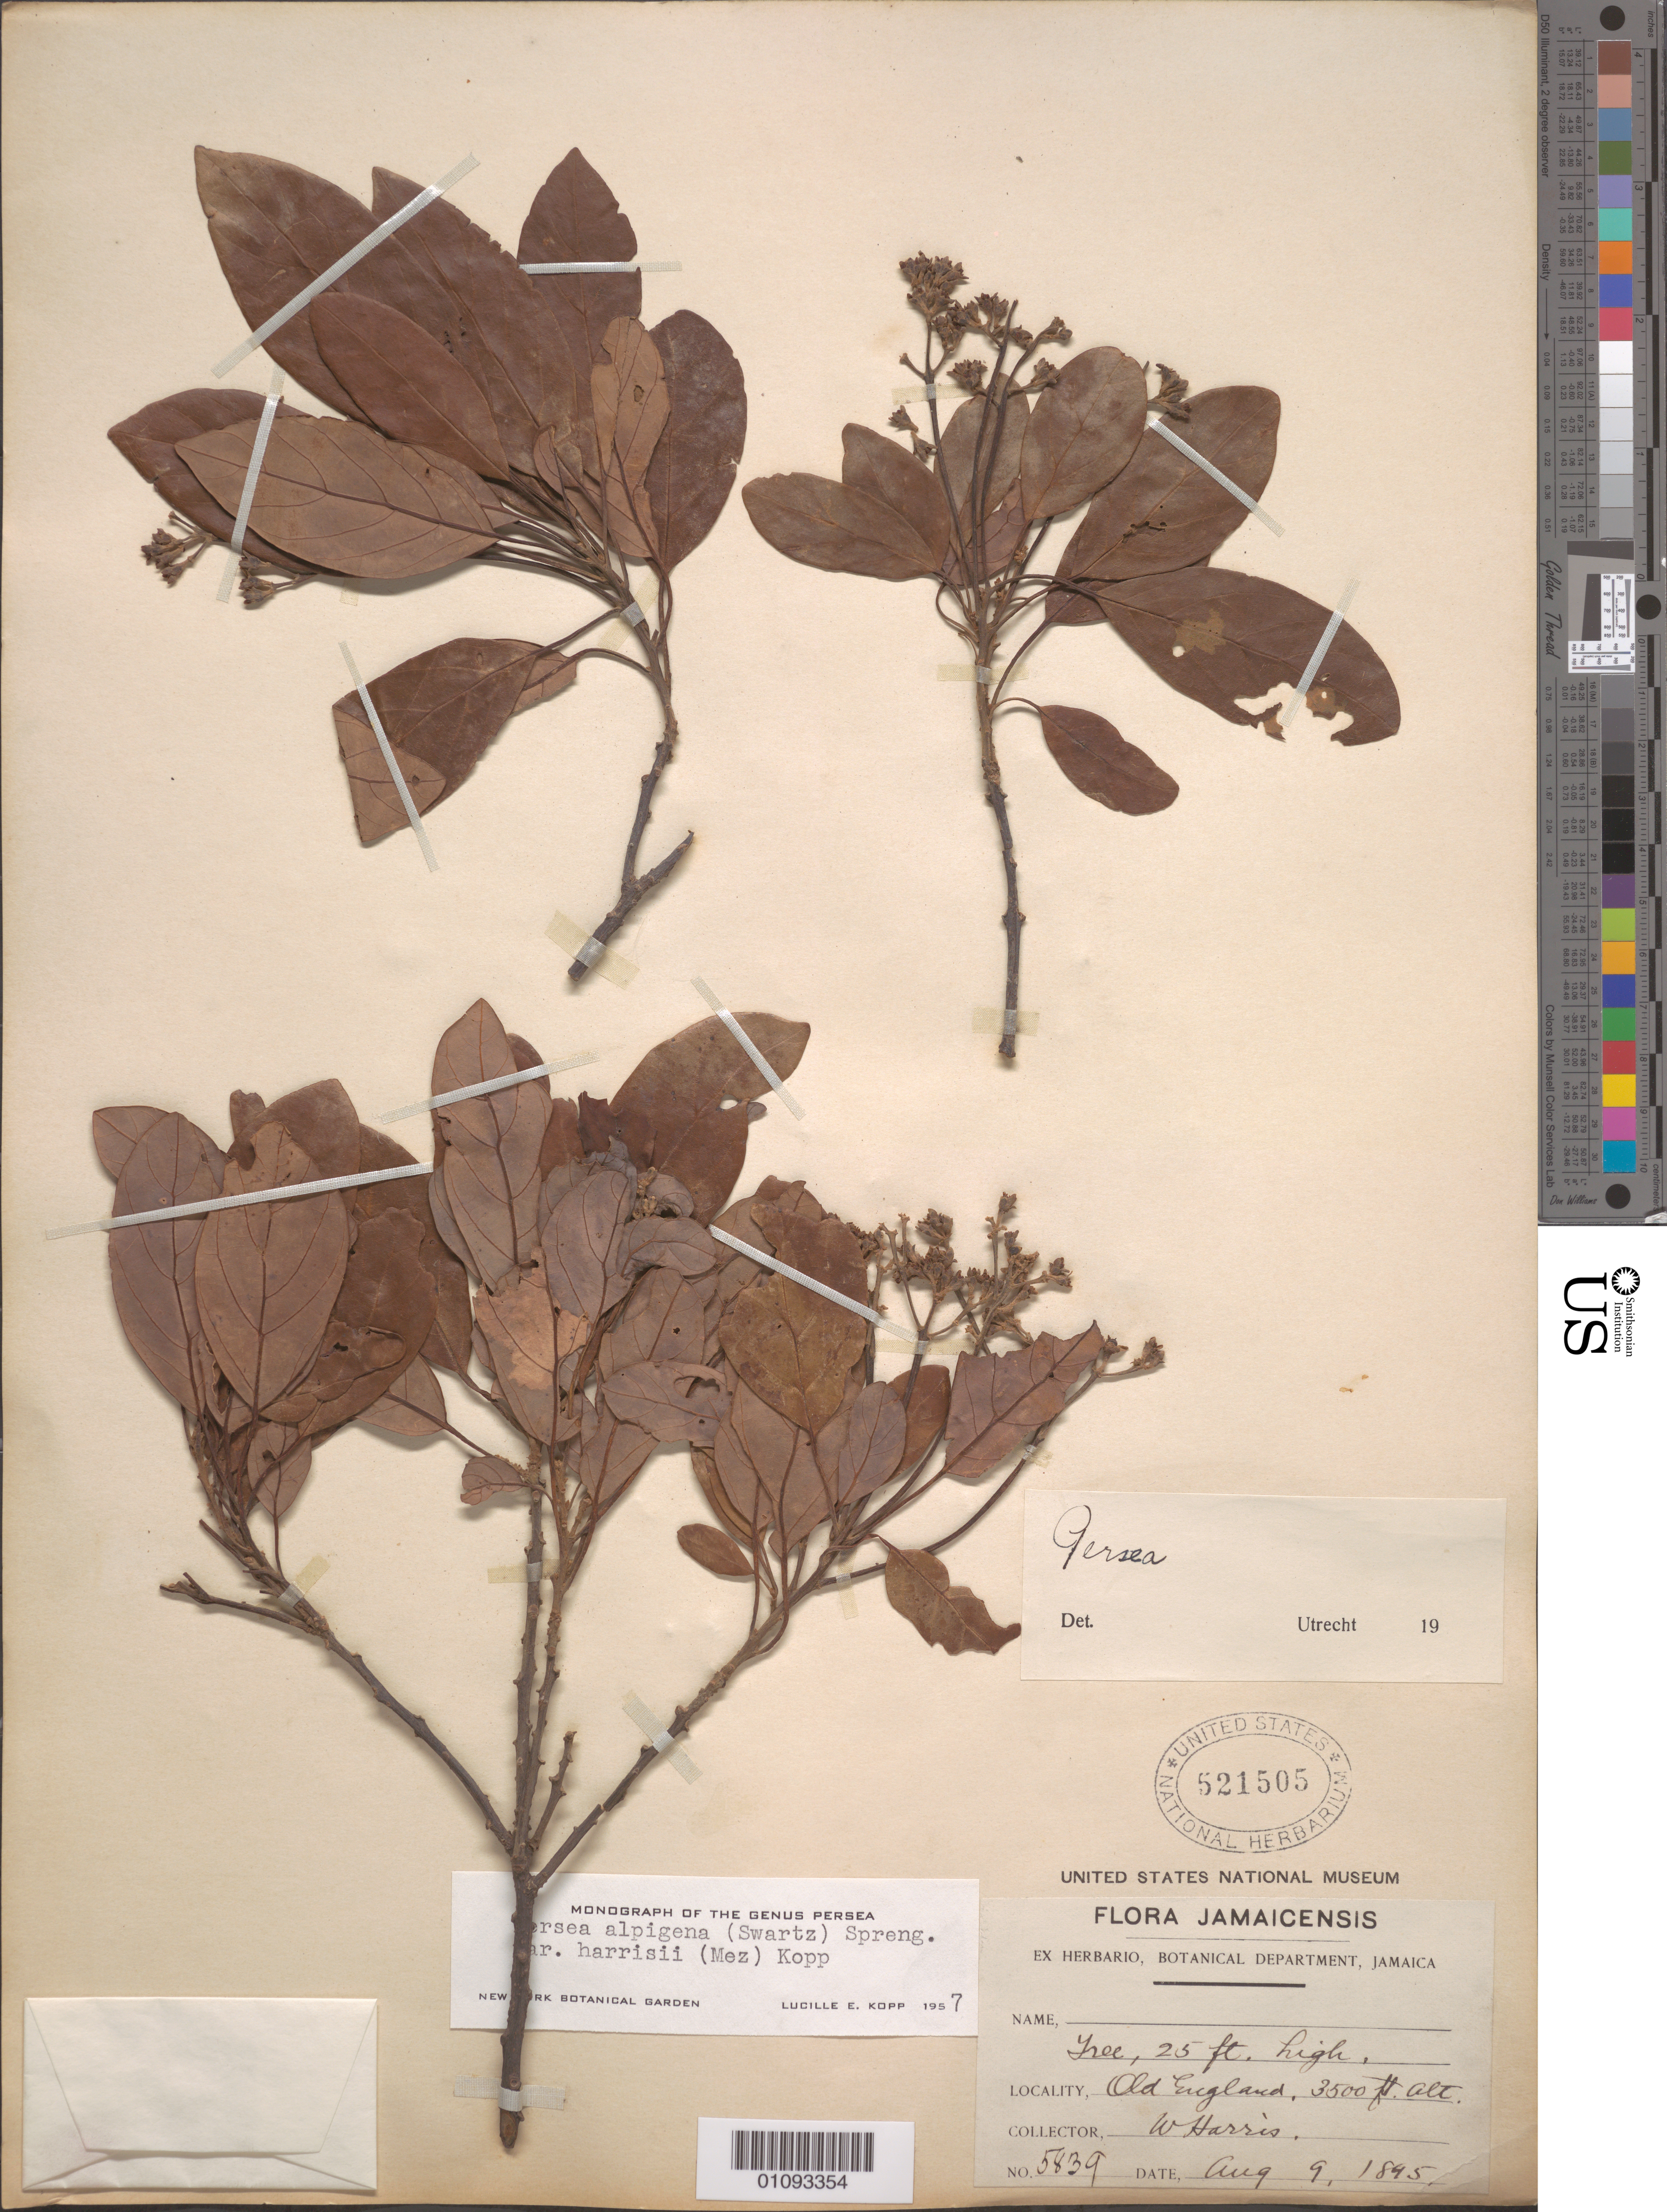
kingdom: Plantae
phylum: Tracheophyta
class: Magnoliopsida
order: Laurales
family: Lauraceae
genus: Persea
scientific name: Persea alpigena var. harrisii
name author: (Mez) L.E. Kopp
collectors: W. Harris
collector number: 5839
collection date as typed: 09 Aug 1895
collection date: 1895-08-09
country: Jamaica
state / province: Manchester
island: Jamaica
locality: Old England.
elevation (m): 1067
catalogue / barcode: US 521505